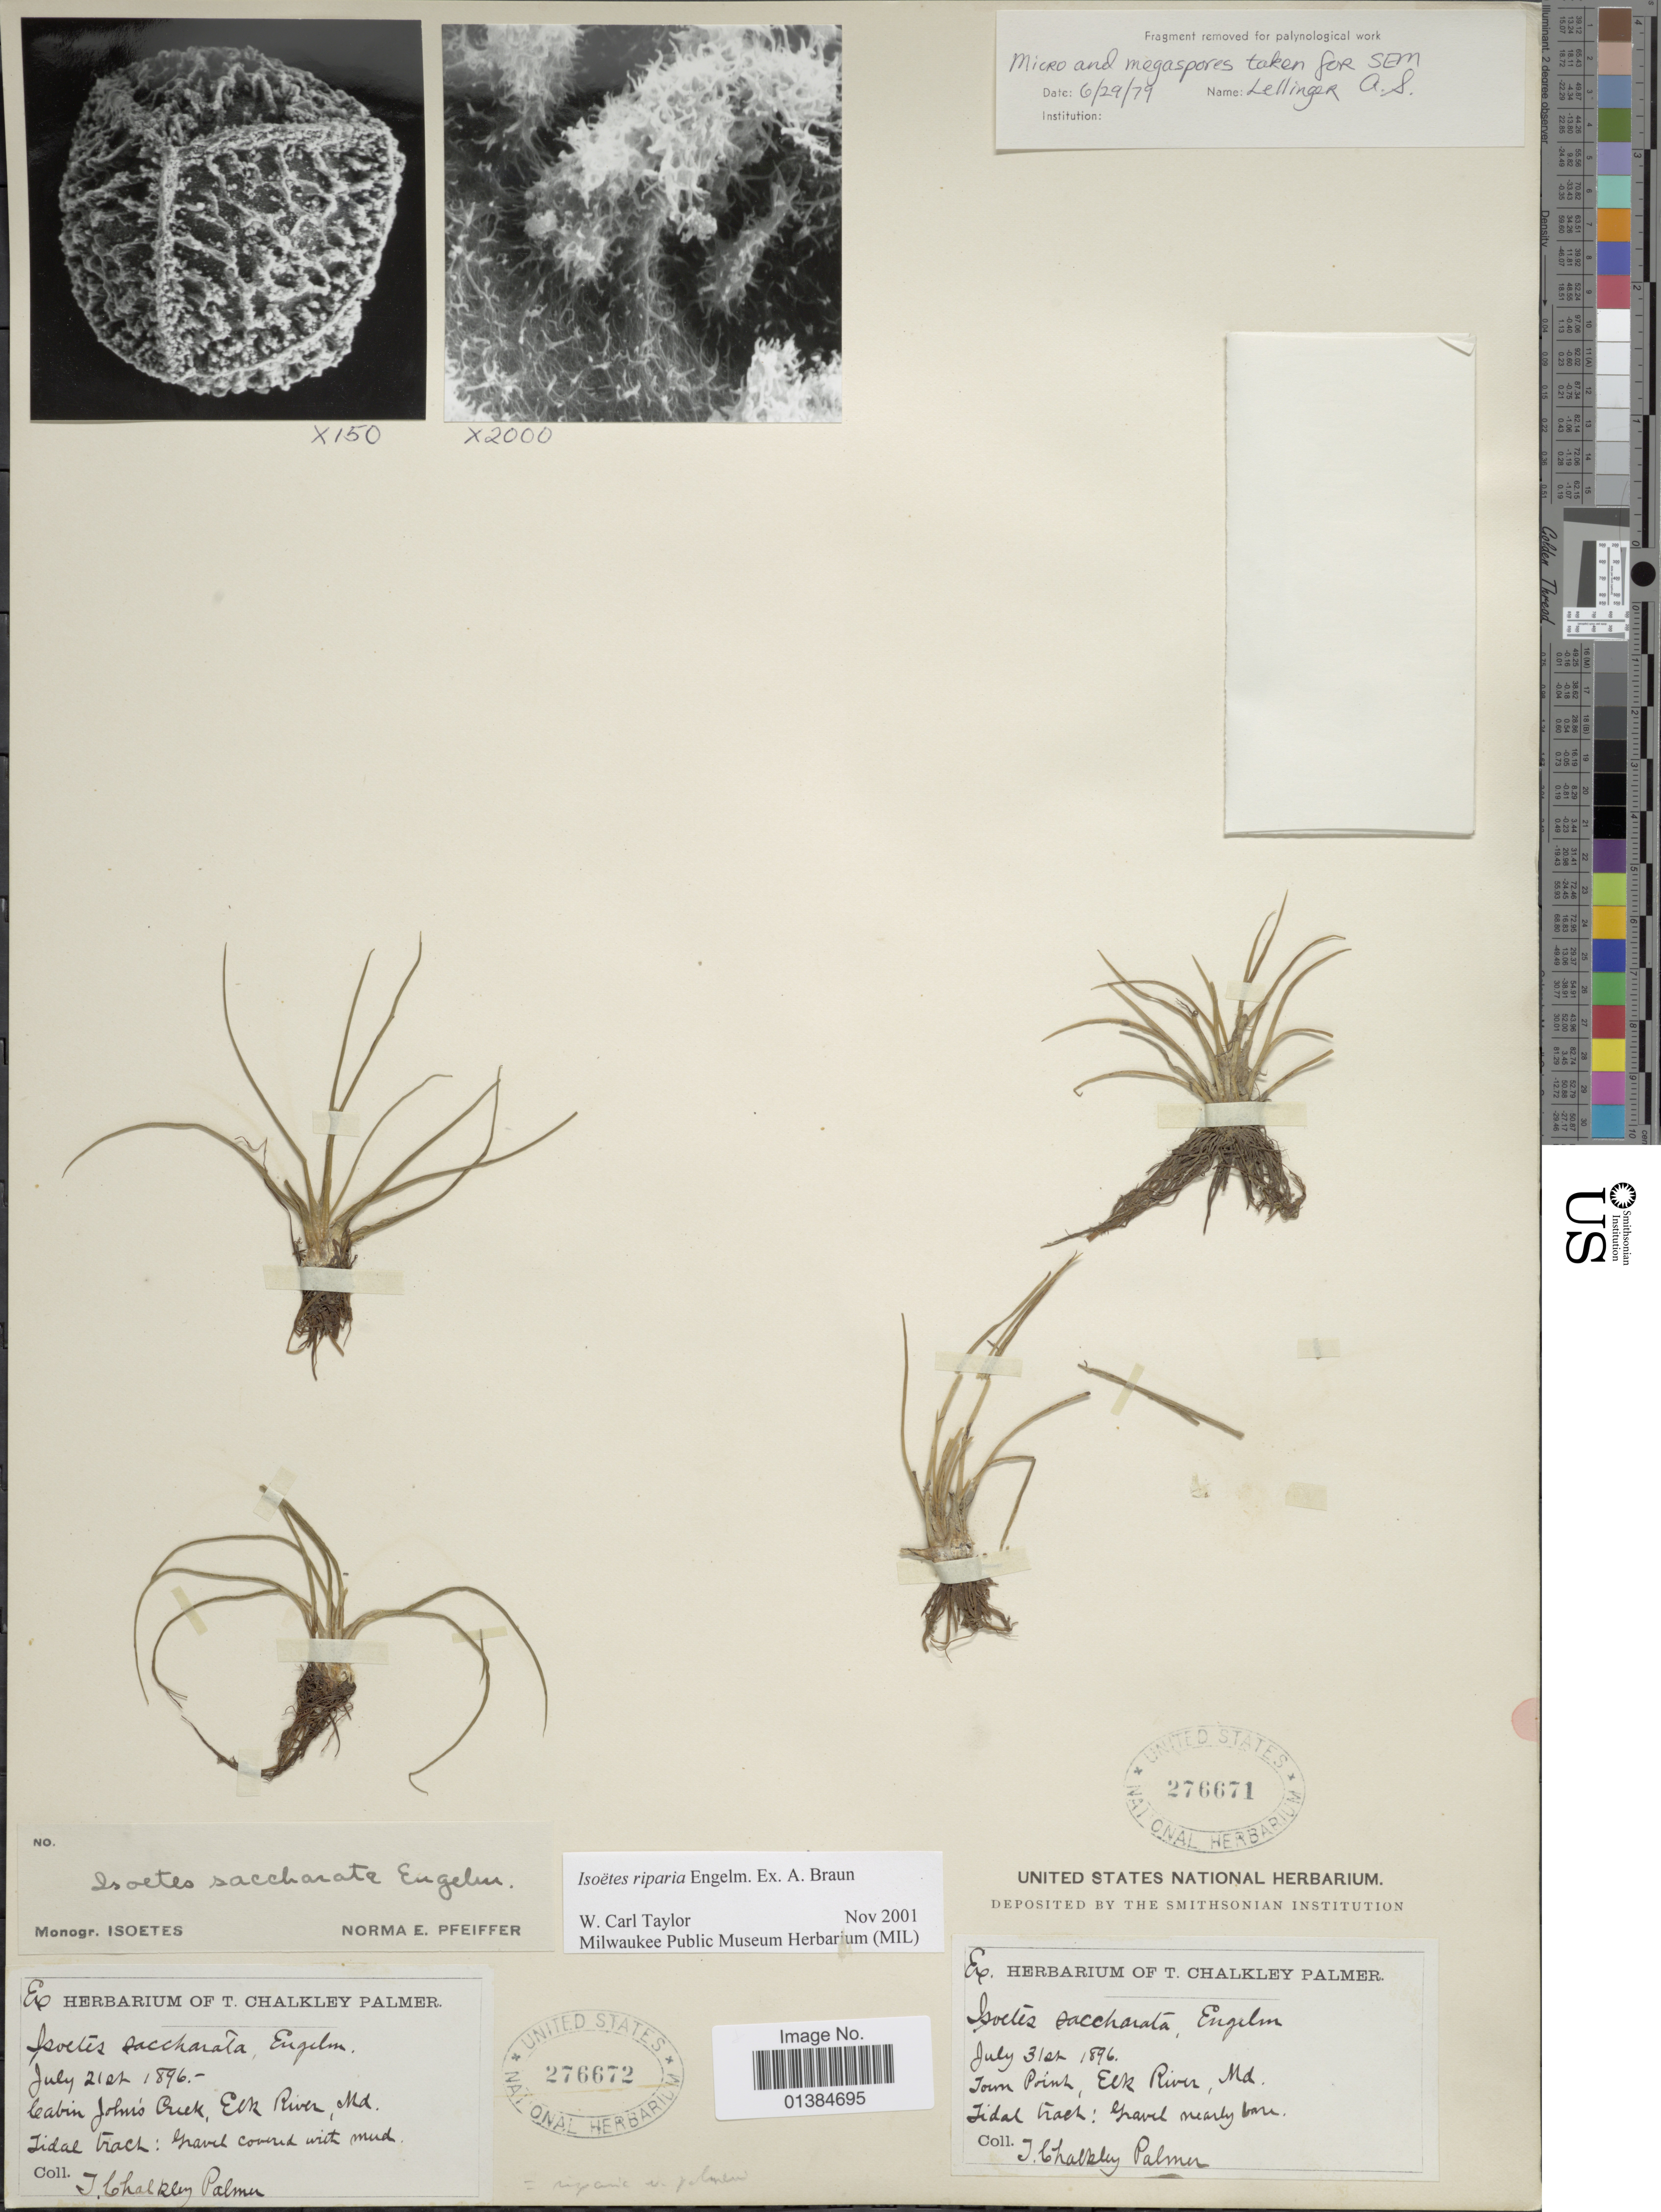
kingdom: Plantae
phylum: Tracheophyta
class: Lycopodiopsida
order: Isoetales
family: Isoetaceae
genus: Isoetes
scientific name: Isoetes riparia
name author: Engelm. ex A. Braun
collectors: T. C. Palmer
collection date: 1896-07-21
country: United States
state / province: Maryland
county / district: Montgomery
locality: Cabin John's Creek, Elk River.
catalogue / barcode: US 276672-2